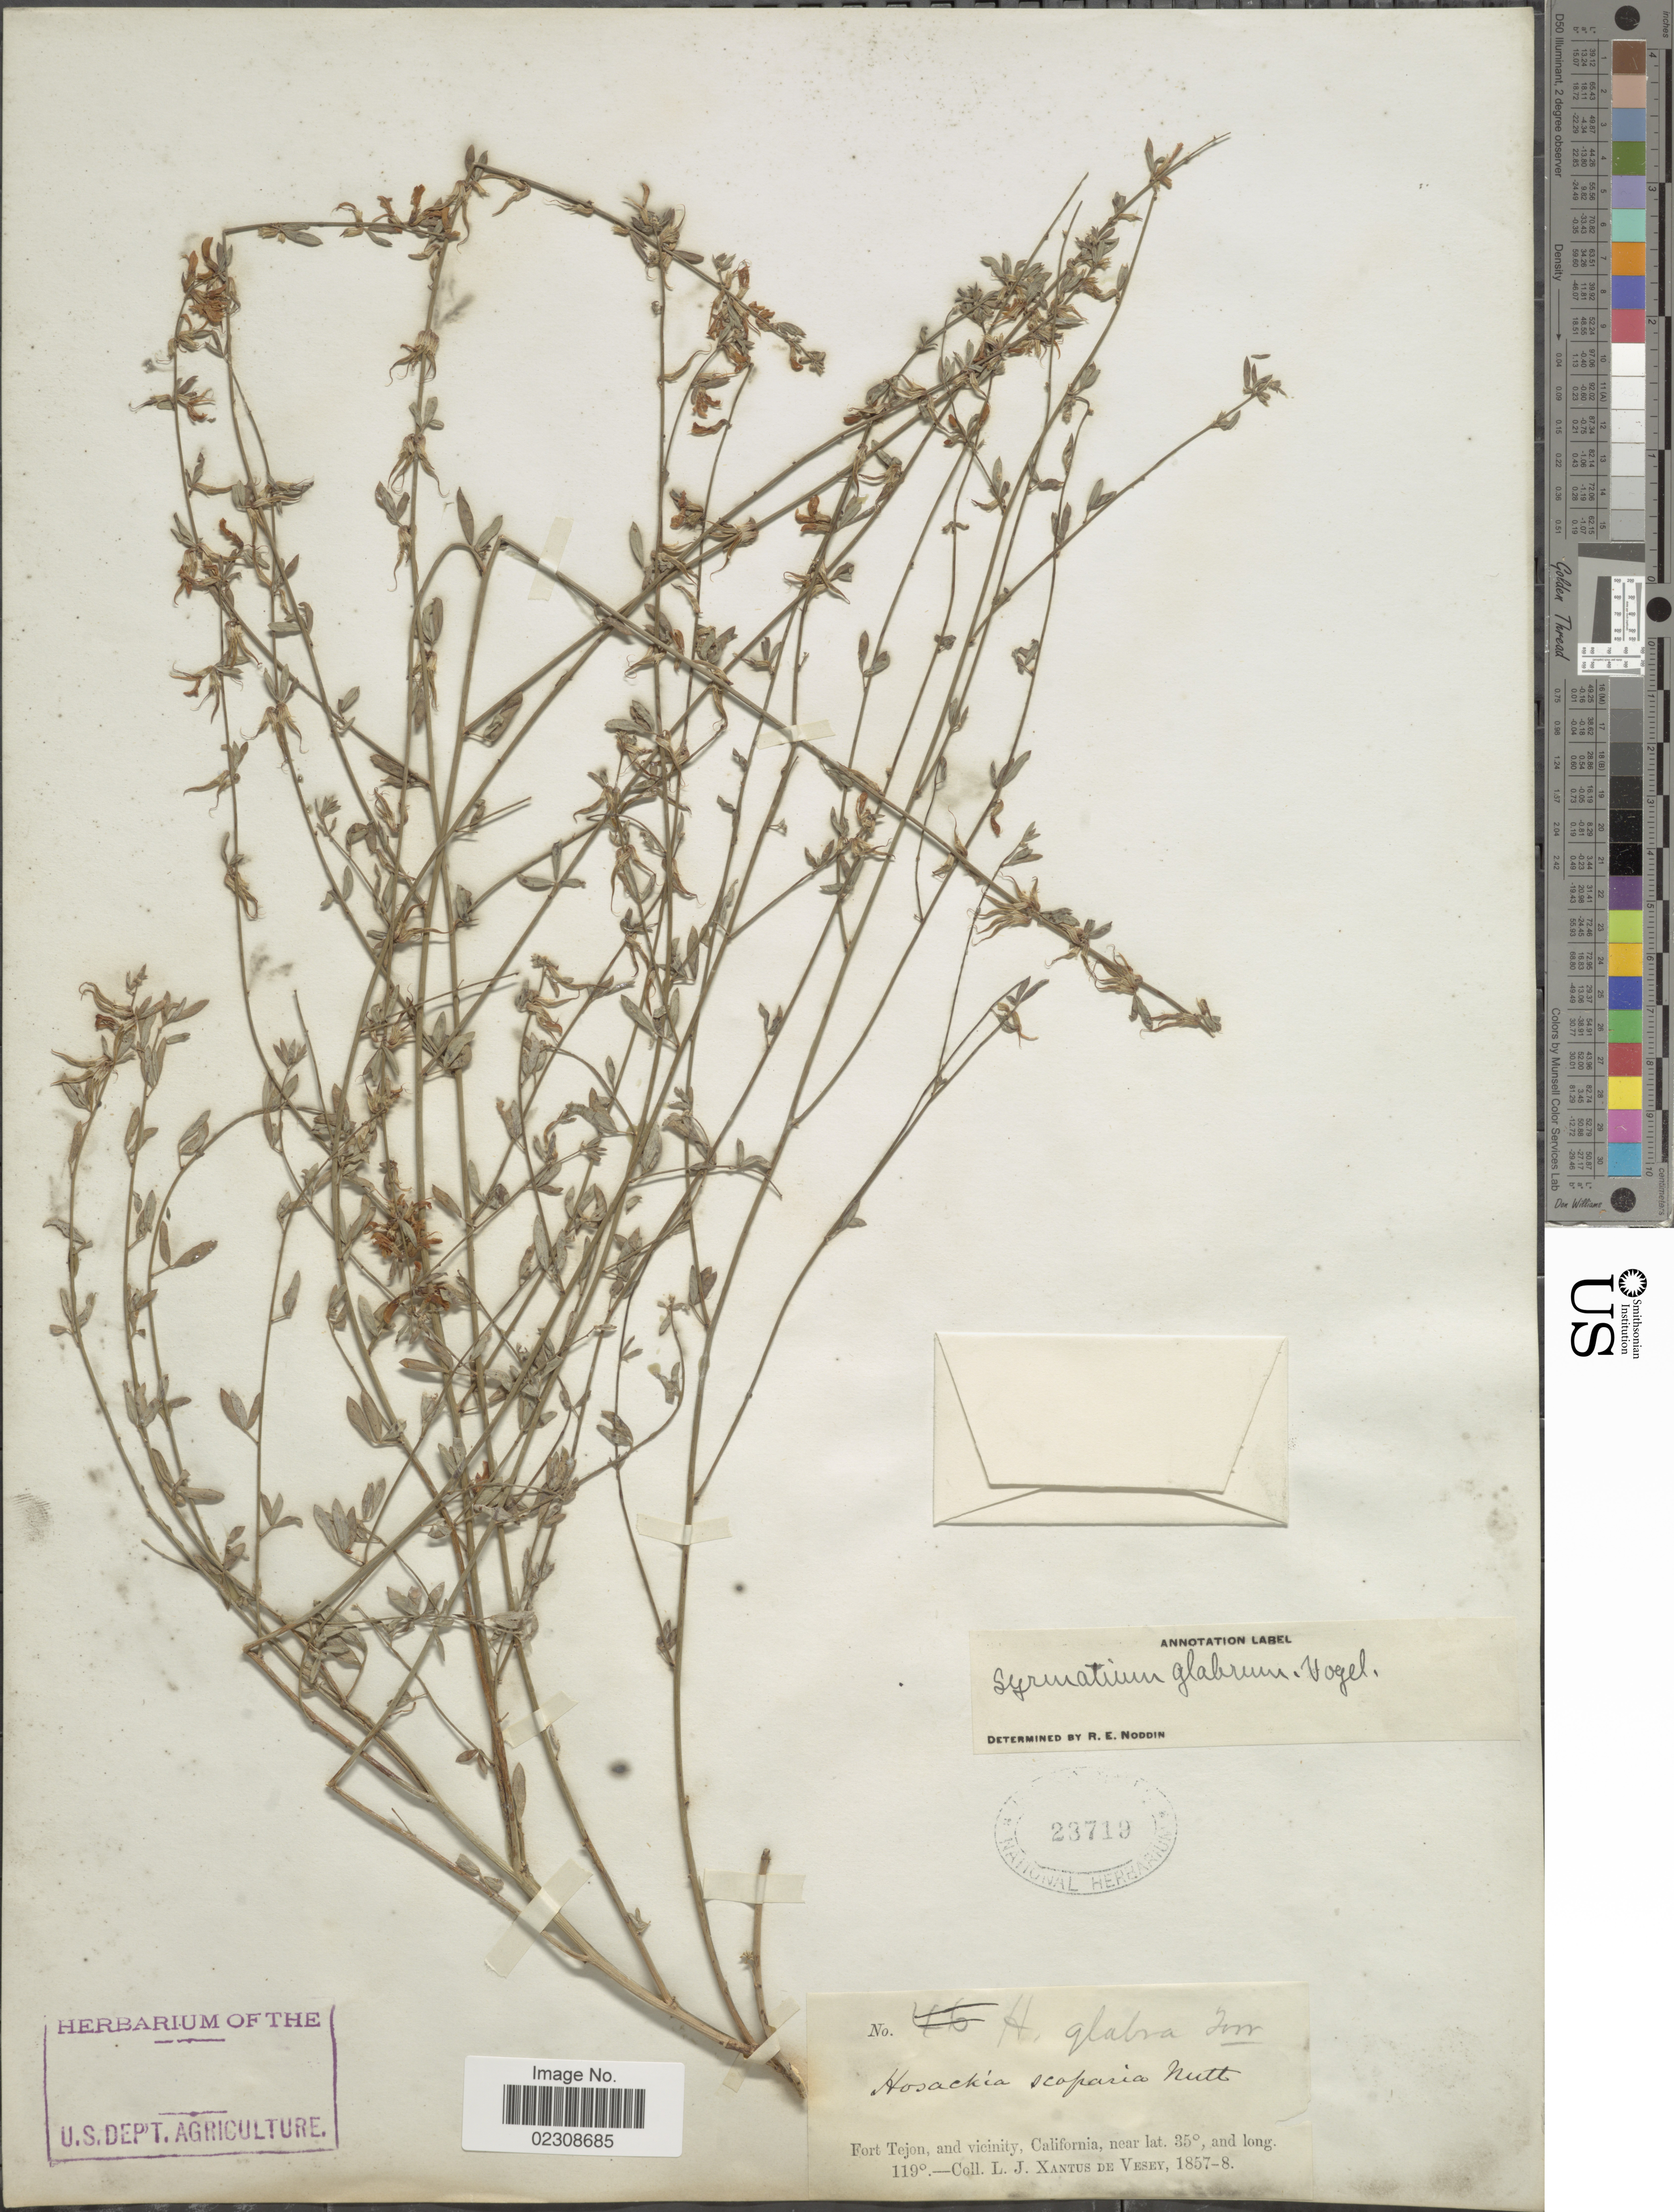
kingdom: Plantae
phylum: Tracheophyta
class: Magnoliopsida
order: Fabales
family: Fabaceae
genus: Syrmatium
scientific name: Syrmatium glabrum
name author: Vogel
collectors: L. Xantus de Vesey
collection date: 1857/1858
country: United States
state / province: California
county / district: Kern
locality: Fort Tejon, and vicinity.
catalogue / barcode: US 23719